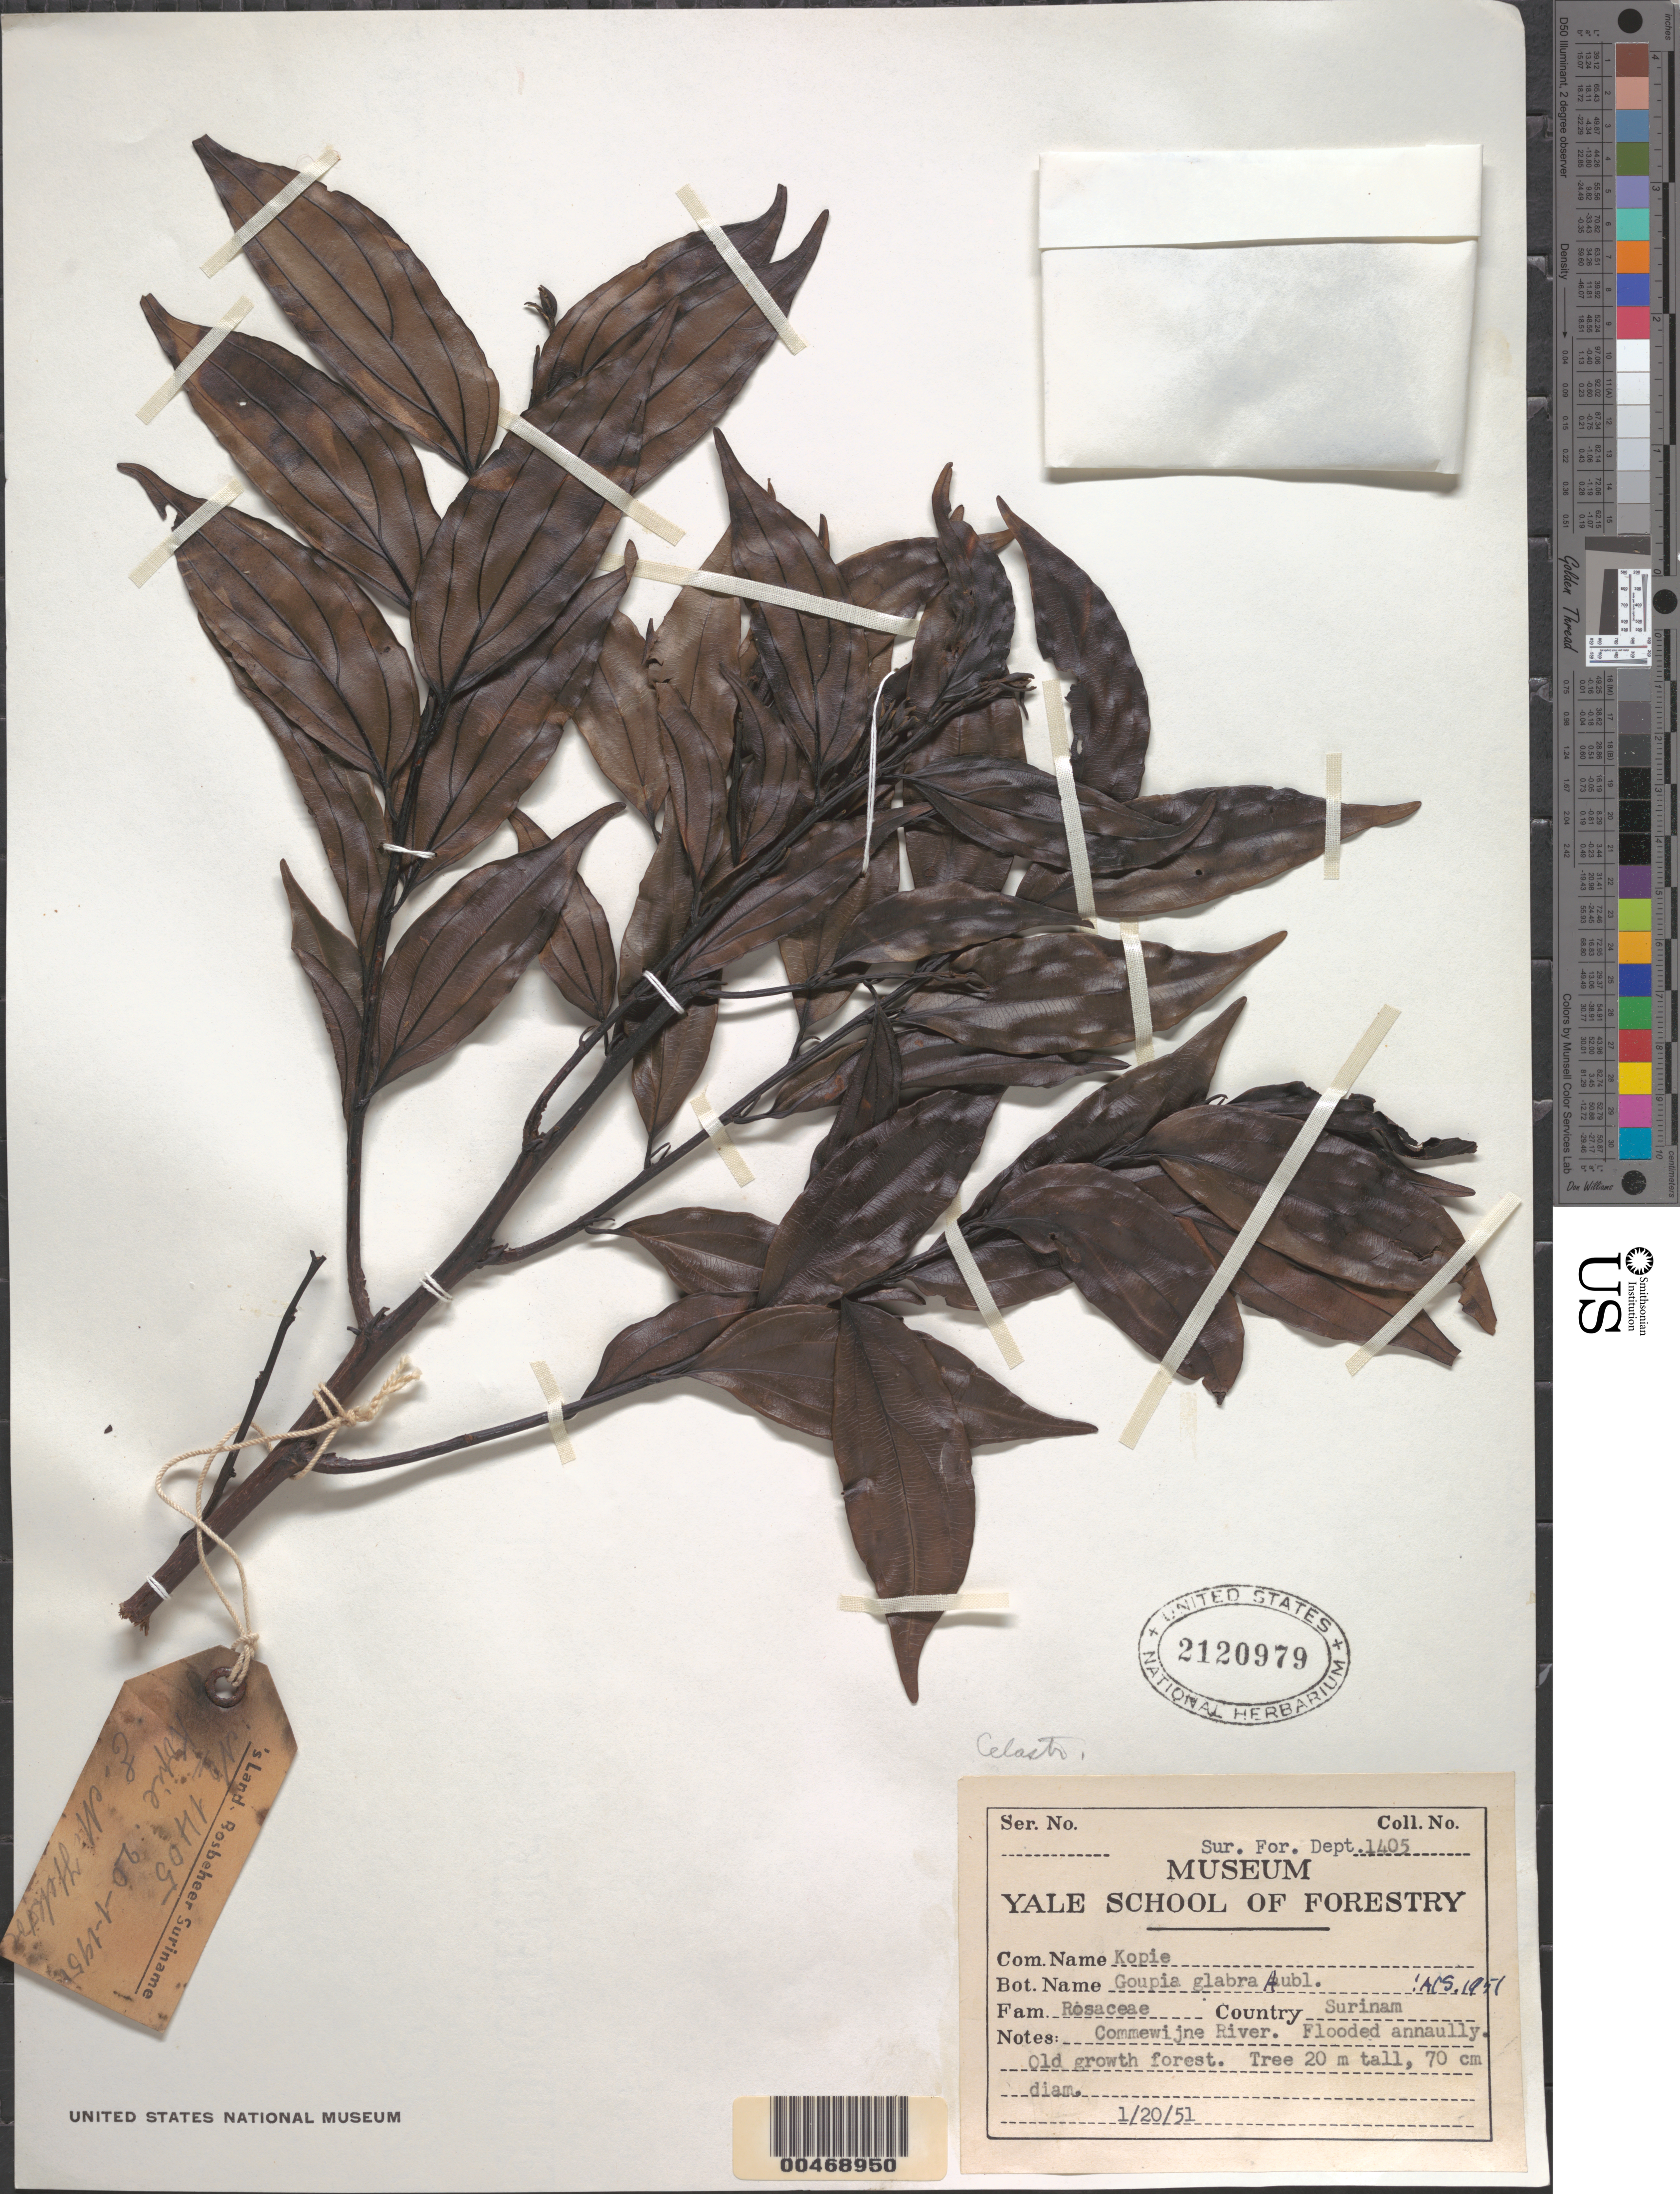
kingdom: Plantae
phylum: Tracheophyta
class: Magnoliopsida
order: Malpighiales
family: Goupiaceae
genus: Goupia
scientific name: Goupia glabra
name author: Aubl.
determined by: Smith, A. C.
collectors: Forestry Bureau-Surinam & E. Hecktor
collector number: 1405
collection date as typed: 20-Jan-51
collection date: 1951-01-20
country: Suriname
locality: Commewijne R.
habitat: Old growth forest, flooded annually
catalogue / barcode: US 2120979